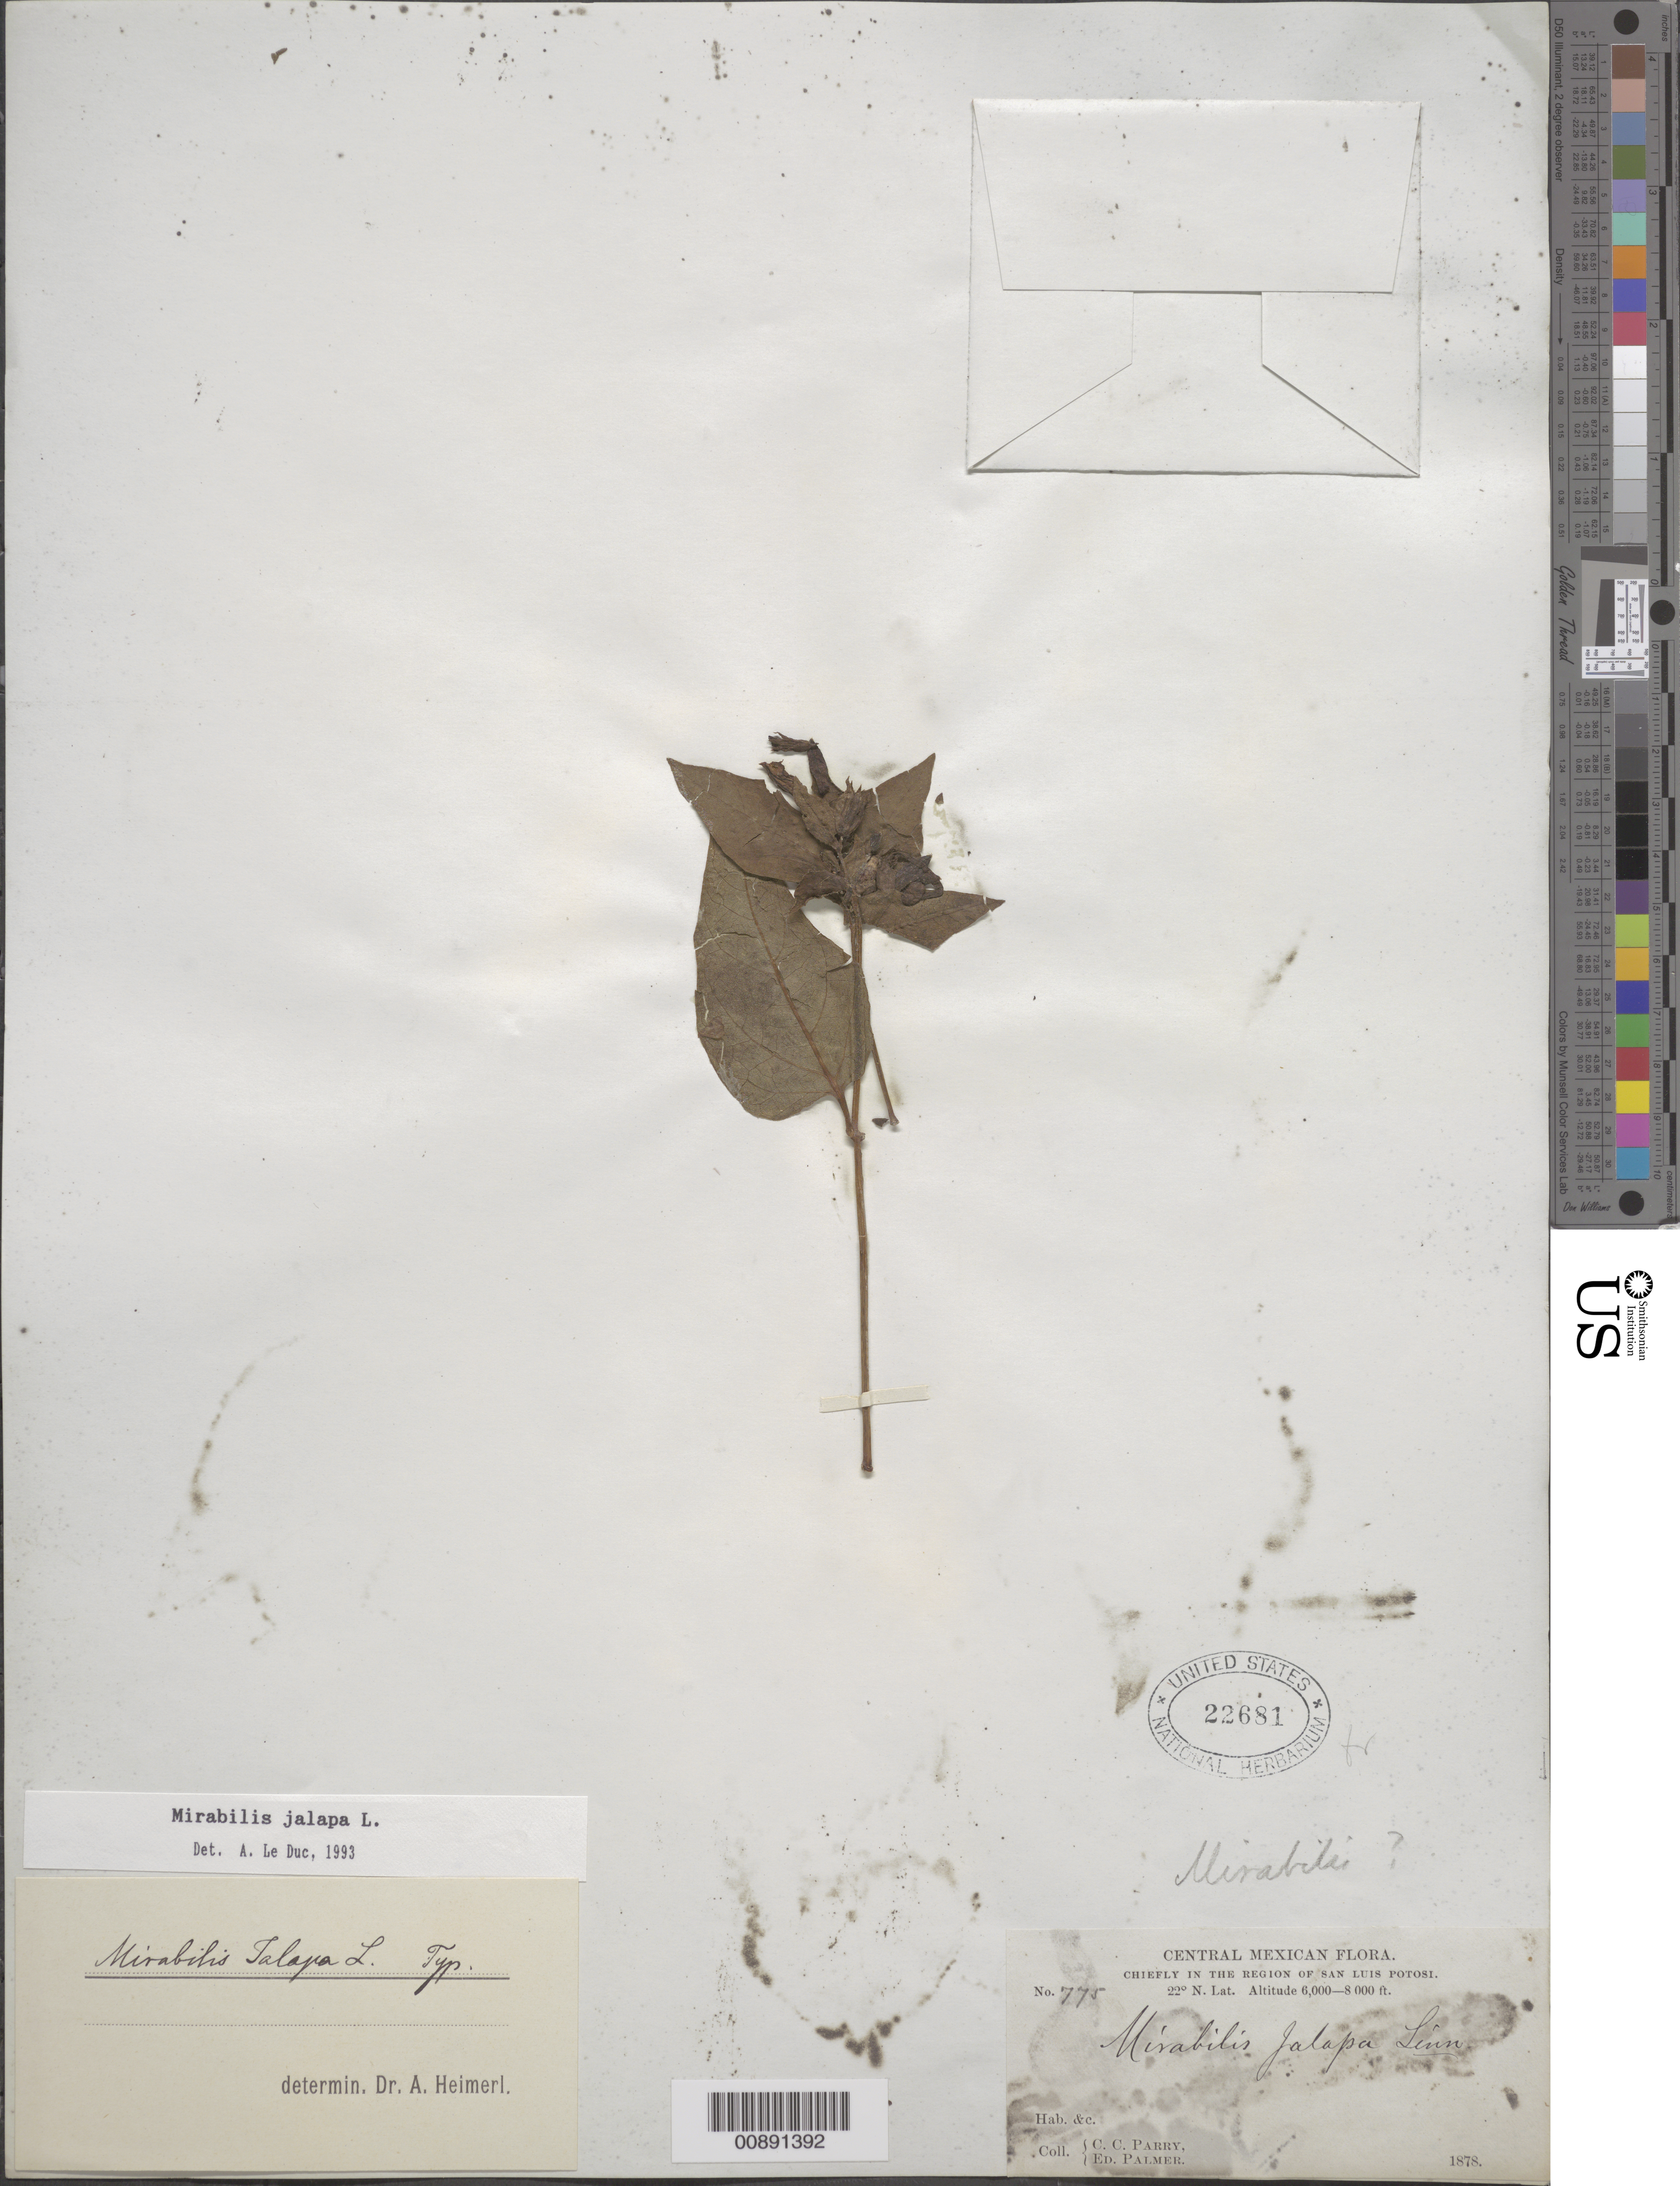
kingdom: Plantae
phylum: Tracheophyta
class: Magnoliopsida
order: Caryophyllales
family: Nyctaginaceae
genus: Mirabilis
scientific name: Mirabilis jalapa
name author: L.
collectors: C. C. Parry & E. Palmer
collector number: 775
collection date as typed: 1878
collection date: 1878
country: Mexico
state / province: San Luis Potosí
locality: Chiefly in the region of San Luis Potosí.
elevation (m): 1829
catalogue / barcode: US 22681